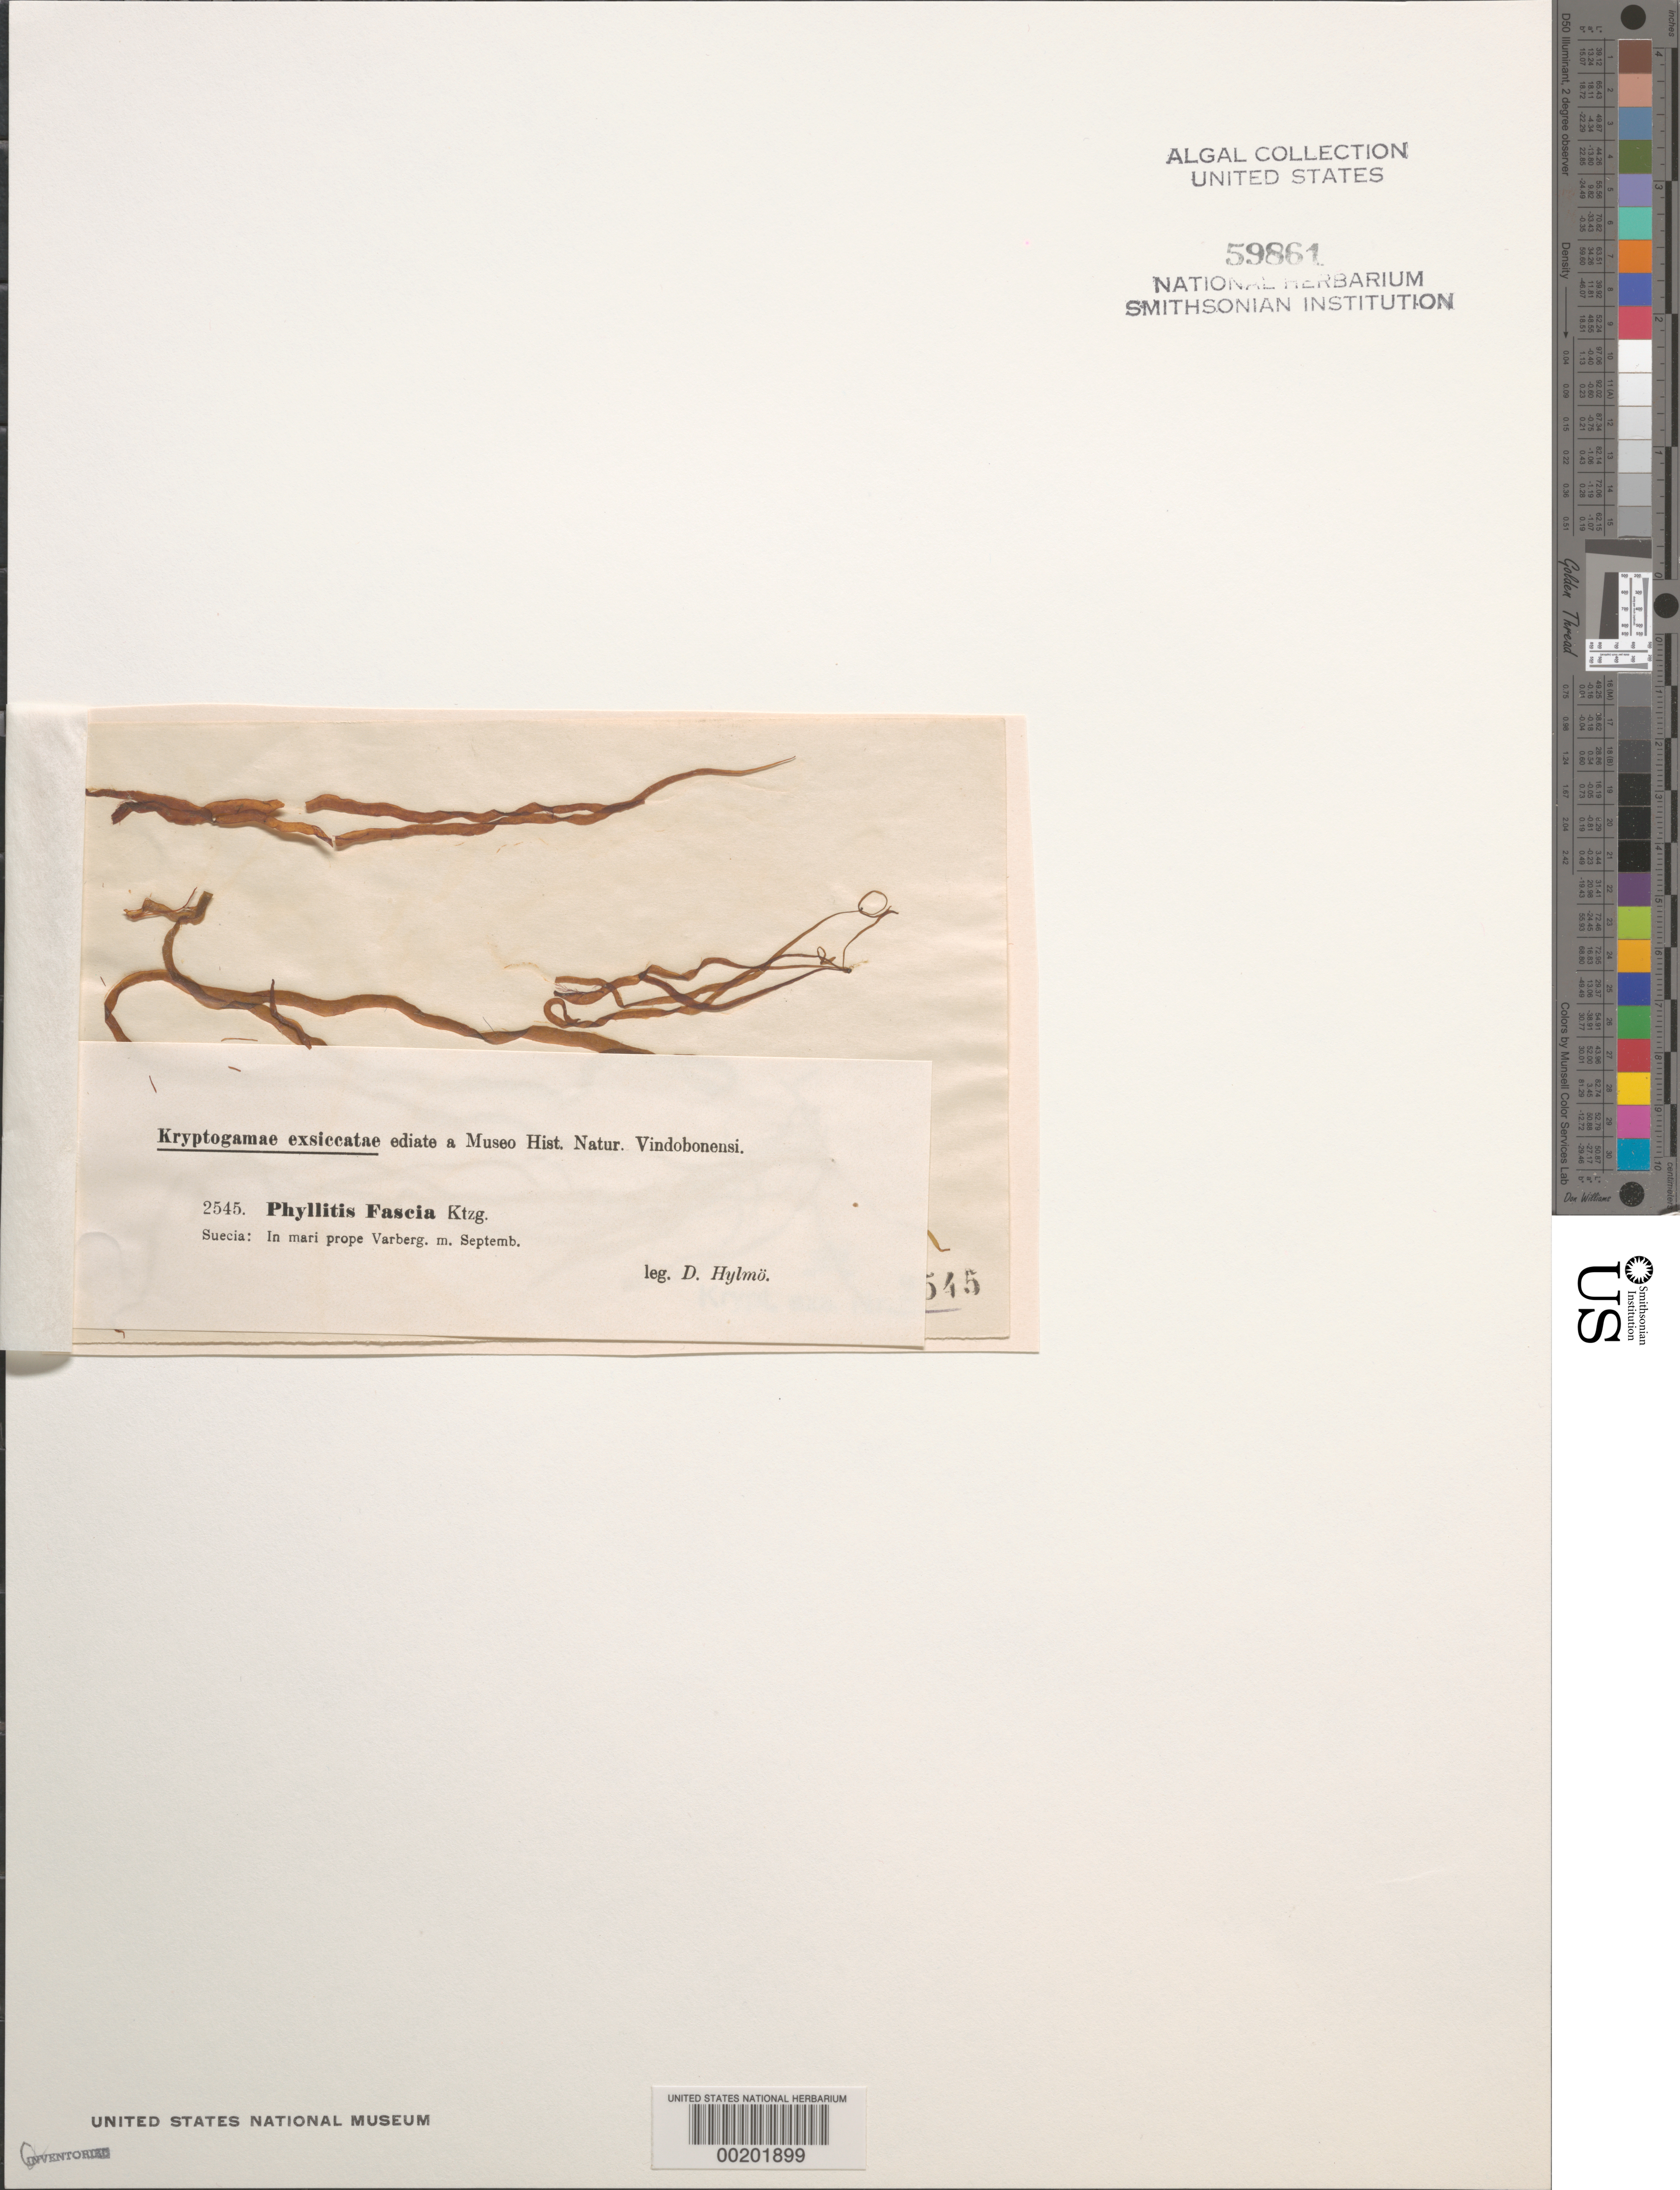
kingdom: Chromista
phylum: Ochrophyta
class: Phaeophyceae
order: Scytosiphonales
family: Scytosiphonaceae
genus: Petalonia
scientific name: Petalonia fascia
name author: (O.F. Müller) Kuntze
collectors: D. Hylmo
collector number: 2545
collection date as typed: Sep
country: Sweden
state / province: Halland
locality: Sea near Varberg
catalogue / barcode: US 59861